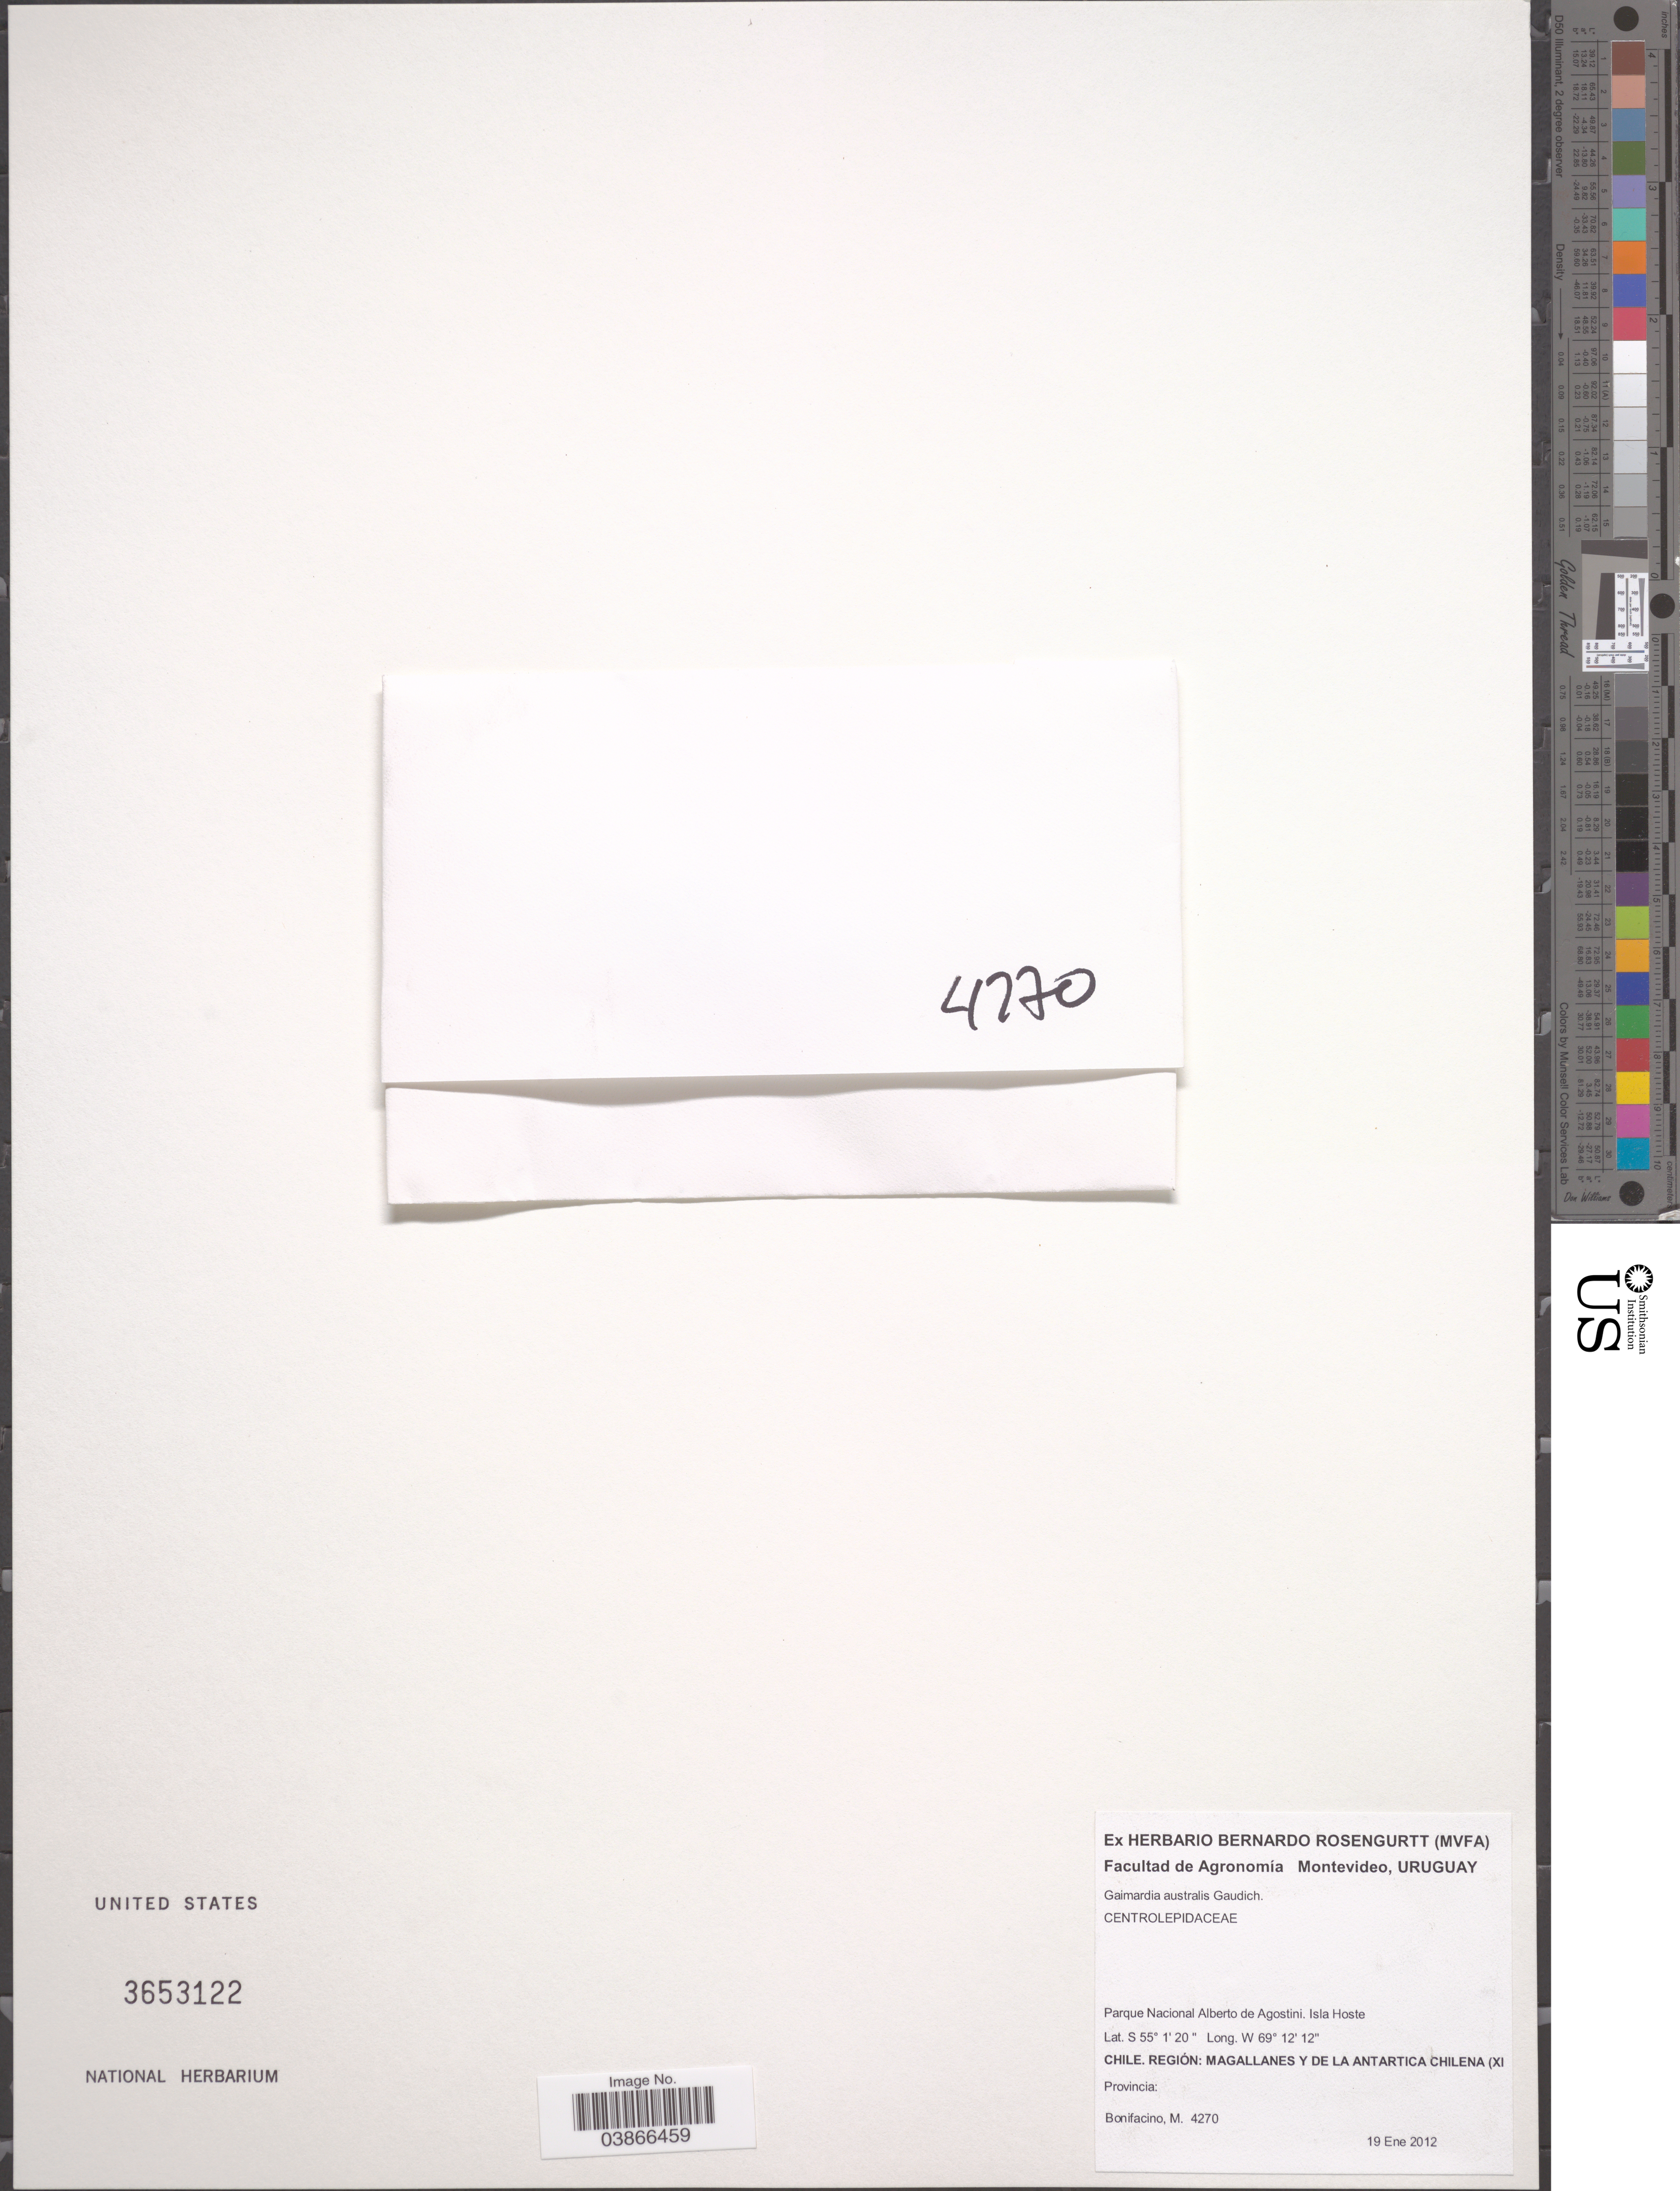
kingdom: Plantae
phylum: Tracheophyta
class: Liliopsida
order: Poales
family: Restionaceae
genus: Gaimardia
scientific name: Gaimardia australis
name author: Gaudich.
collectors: M. Bonifacino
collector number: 4270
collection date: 2012-01-19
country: Chile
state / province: Magallanes y de la Antártica Chilena (XII)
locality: Parque Nacional Alberto de Agostini. Isla Hoste. Región: Magallanes y de la Antartica Chilena.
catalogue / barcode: US 3653122